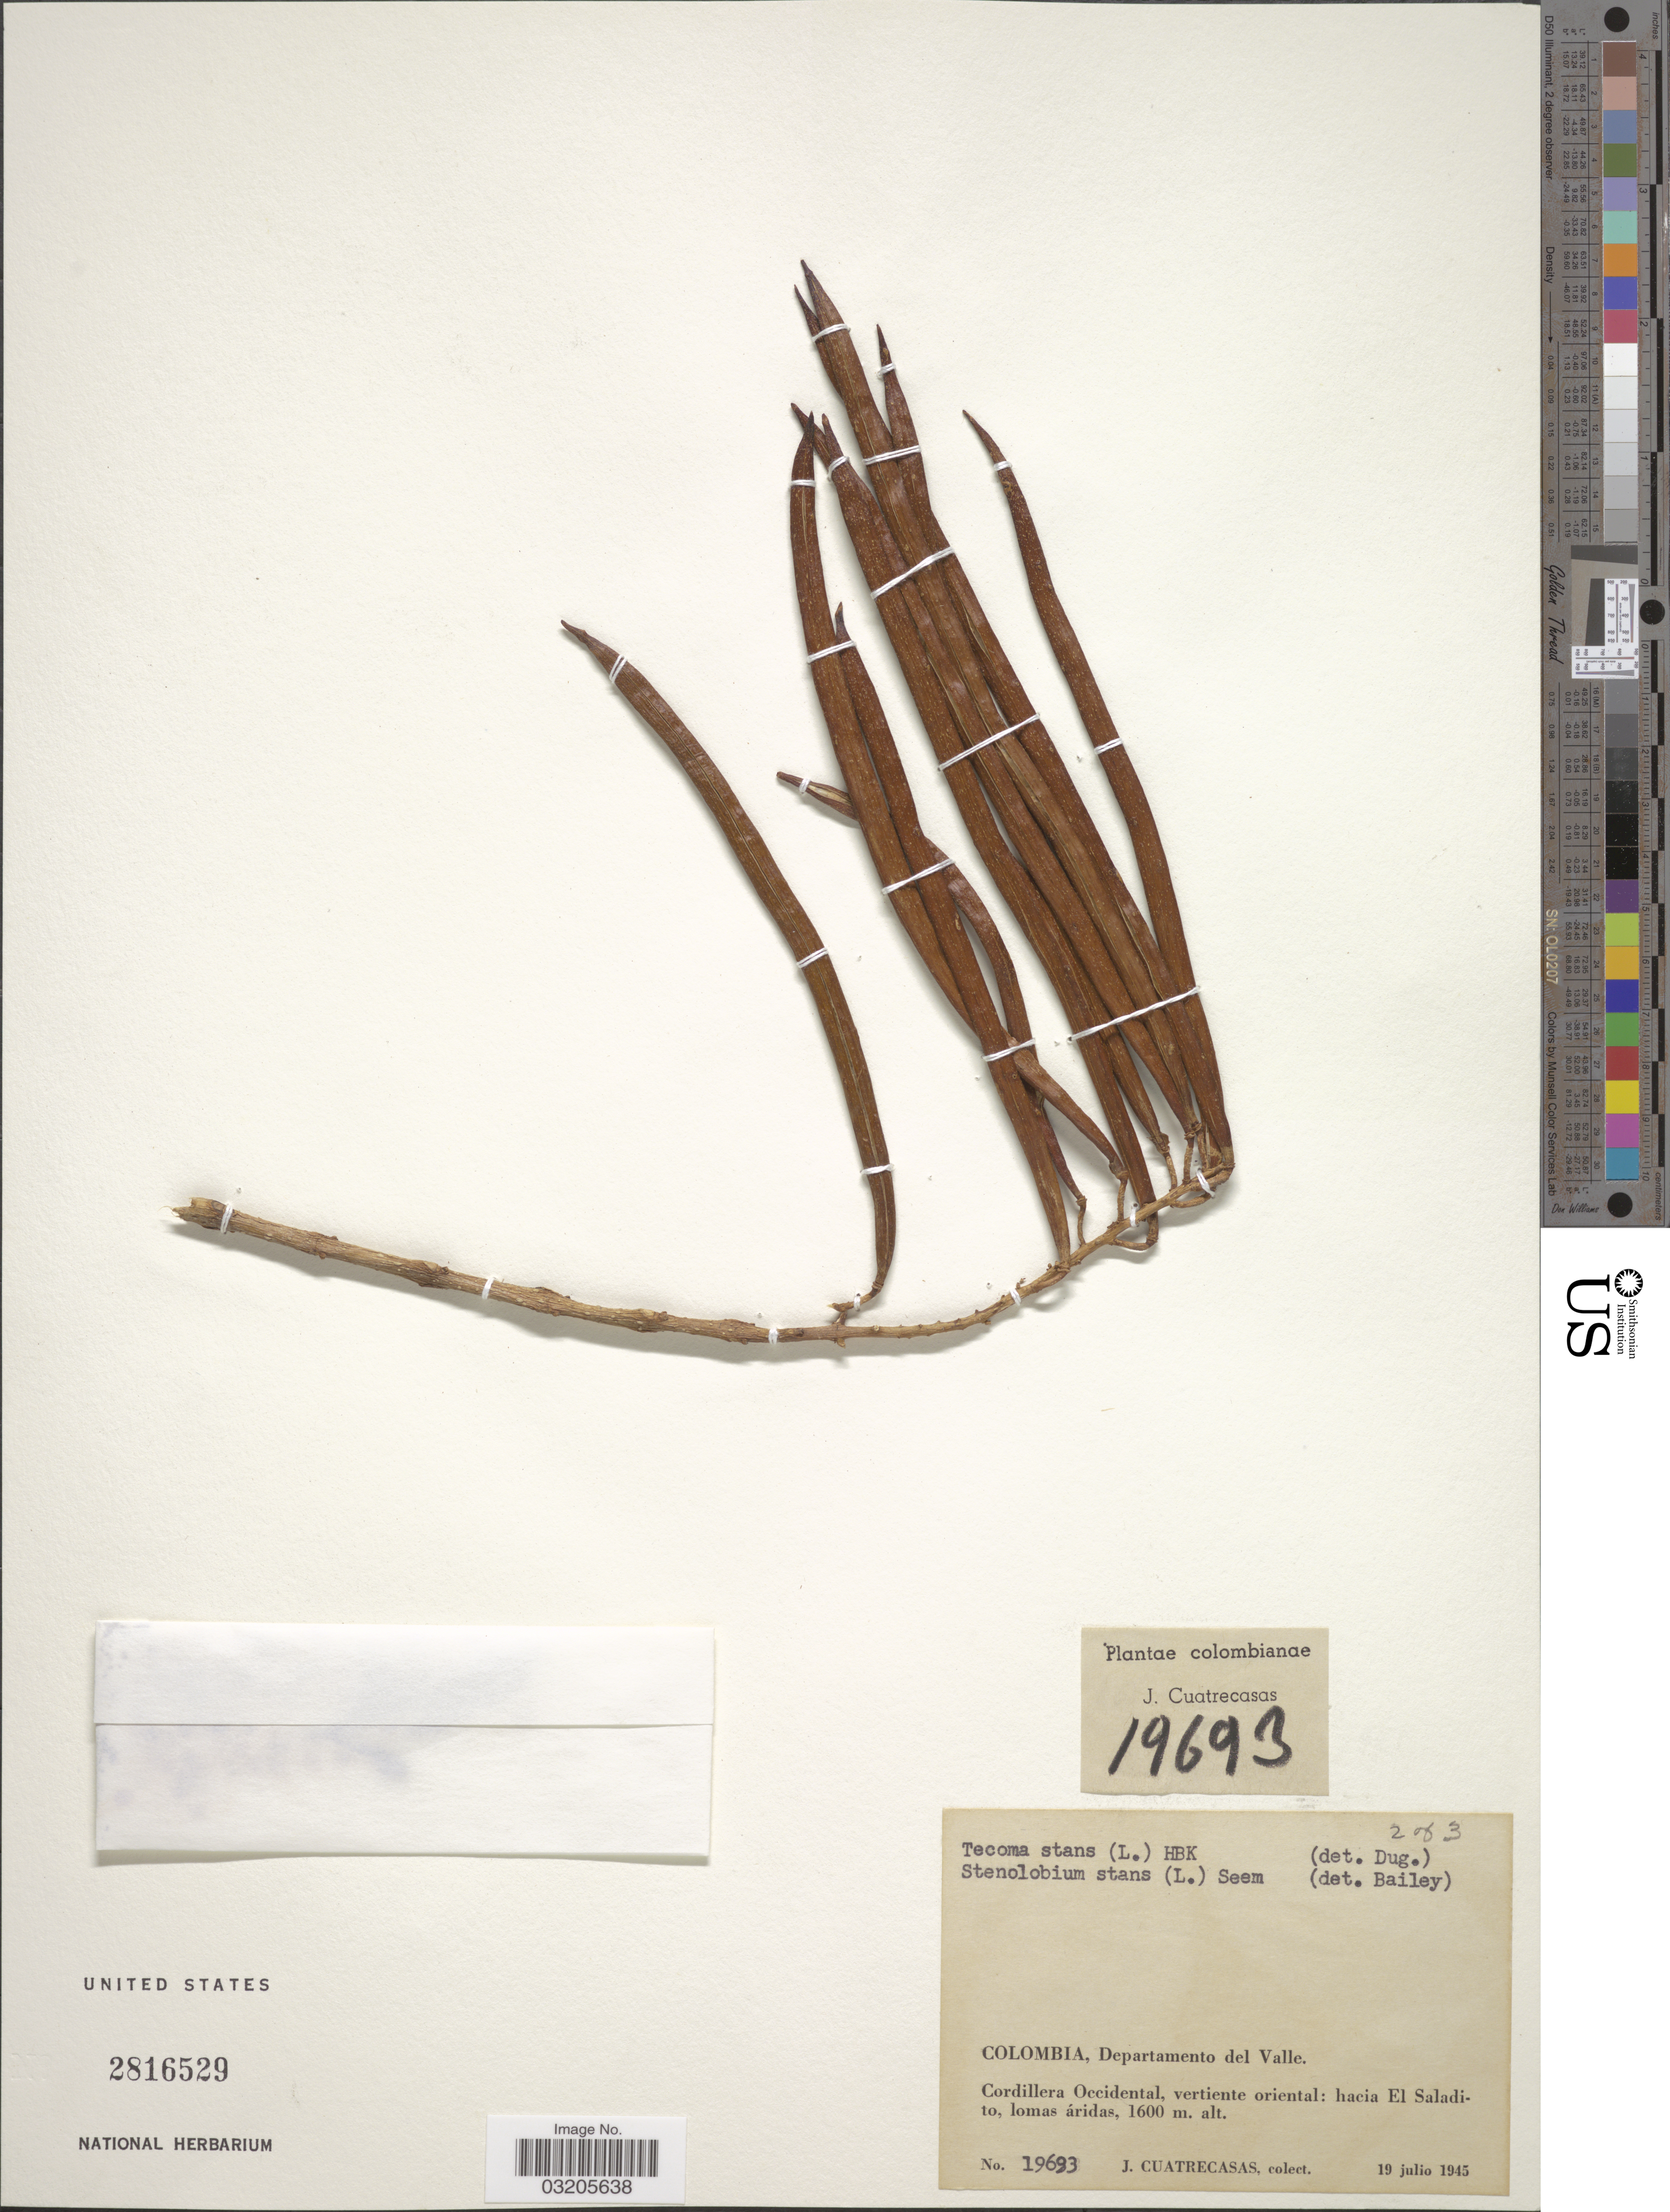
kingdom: Plantae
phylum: Tracheophyta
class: Magnoliopsida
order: Lamiales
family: Bignoniaceae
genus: Tecoma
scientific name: Tecoma stans var. stans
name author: (L.) Juss. ex Kunth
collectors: J. Cuatrecasas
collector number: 19693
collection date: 1945-07-19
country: Colombia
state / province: Valle del Cauca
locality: Departamento del Valle. Cordillera Occidental, vertiente oriental: hacia El Saladito, lomas áridas.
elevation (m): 1600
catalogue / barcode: US 2816529